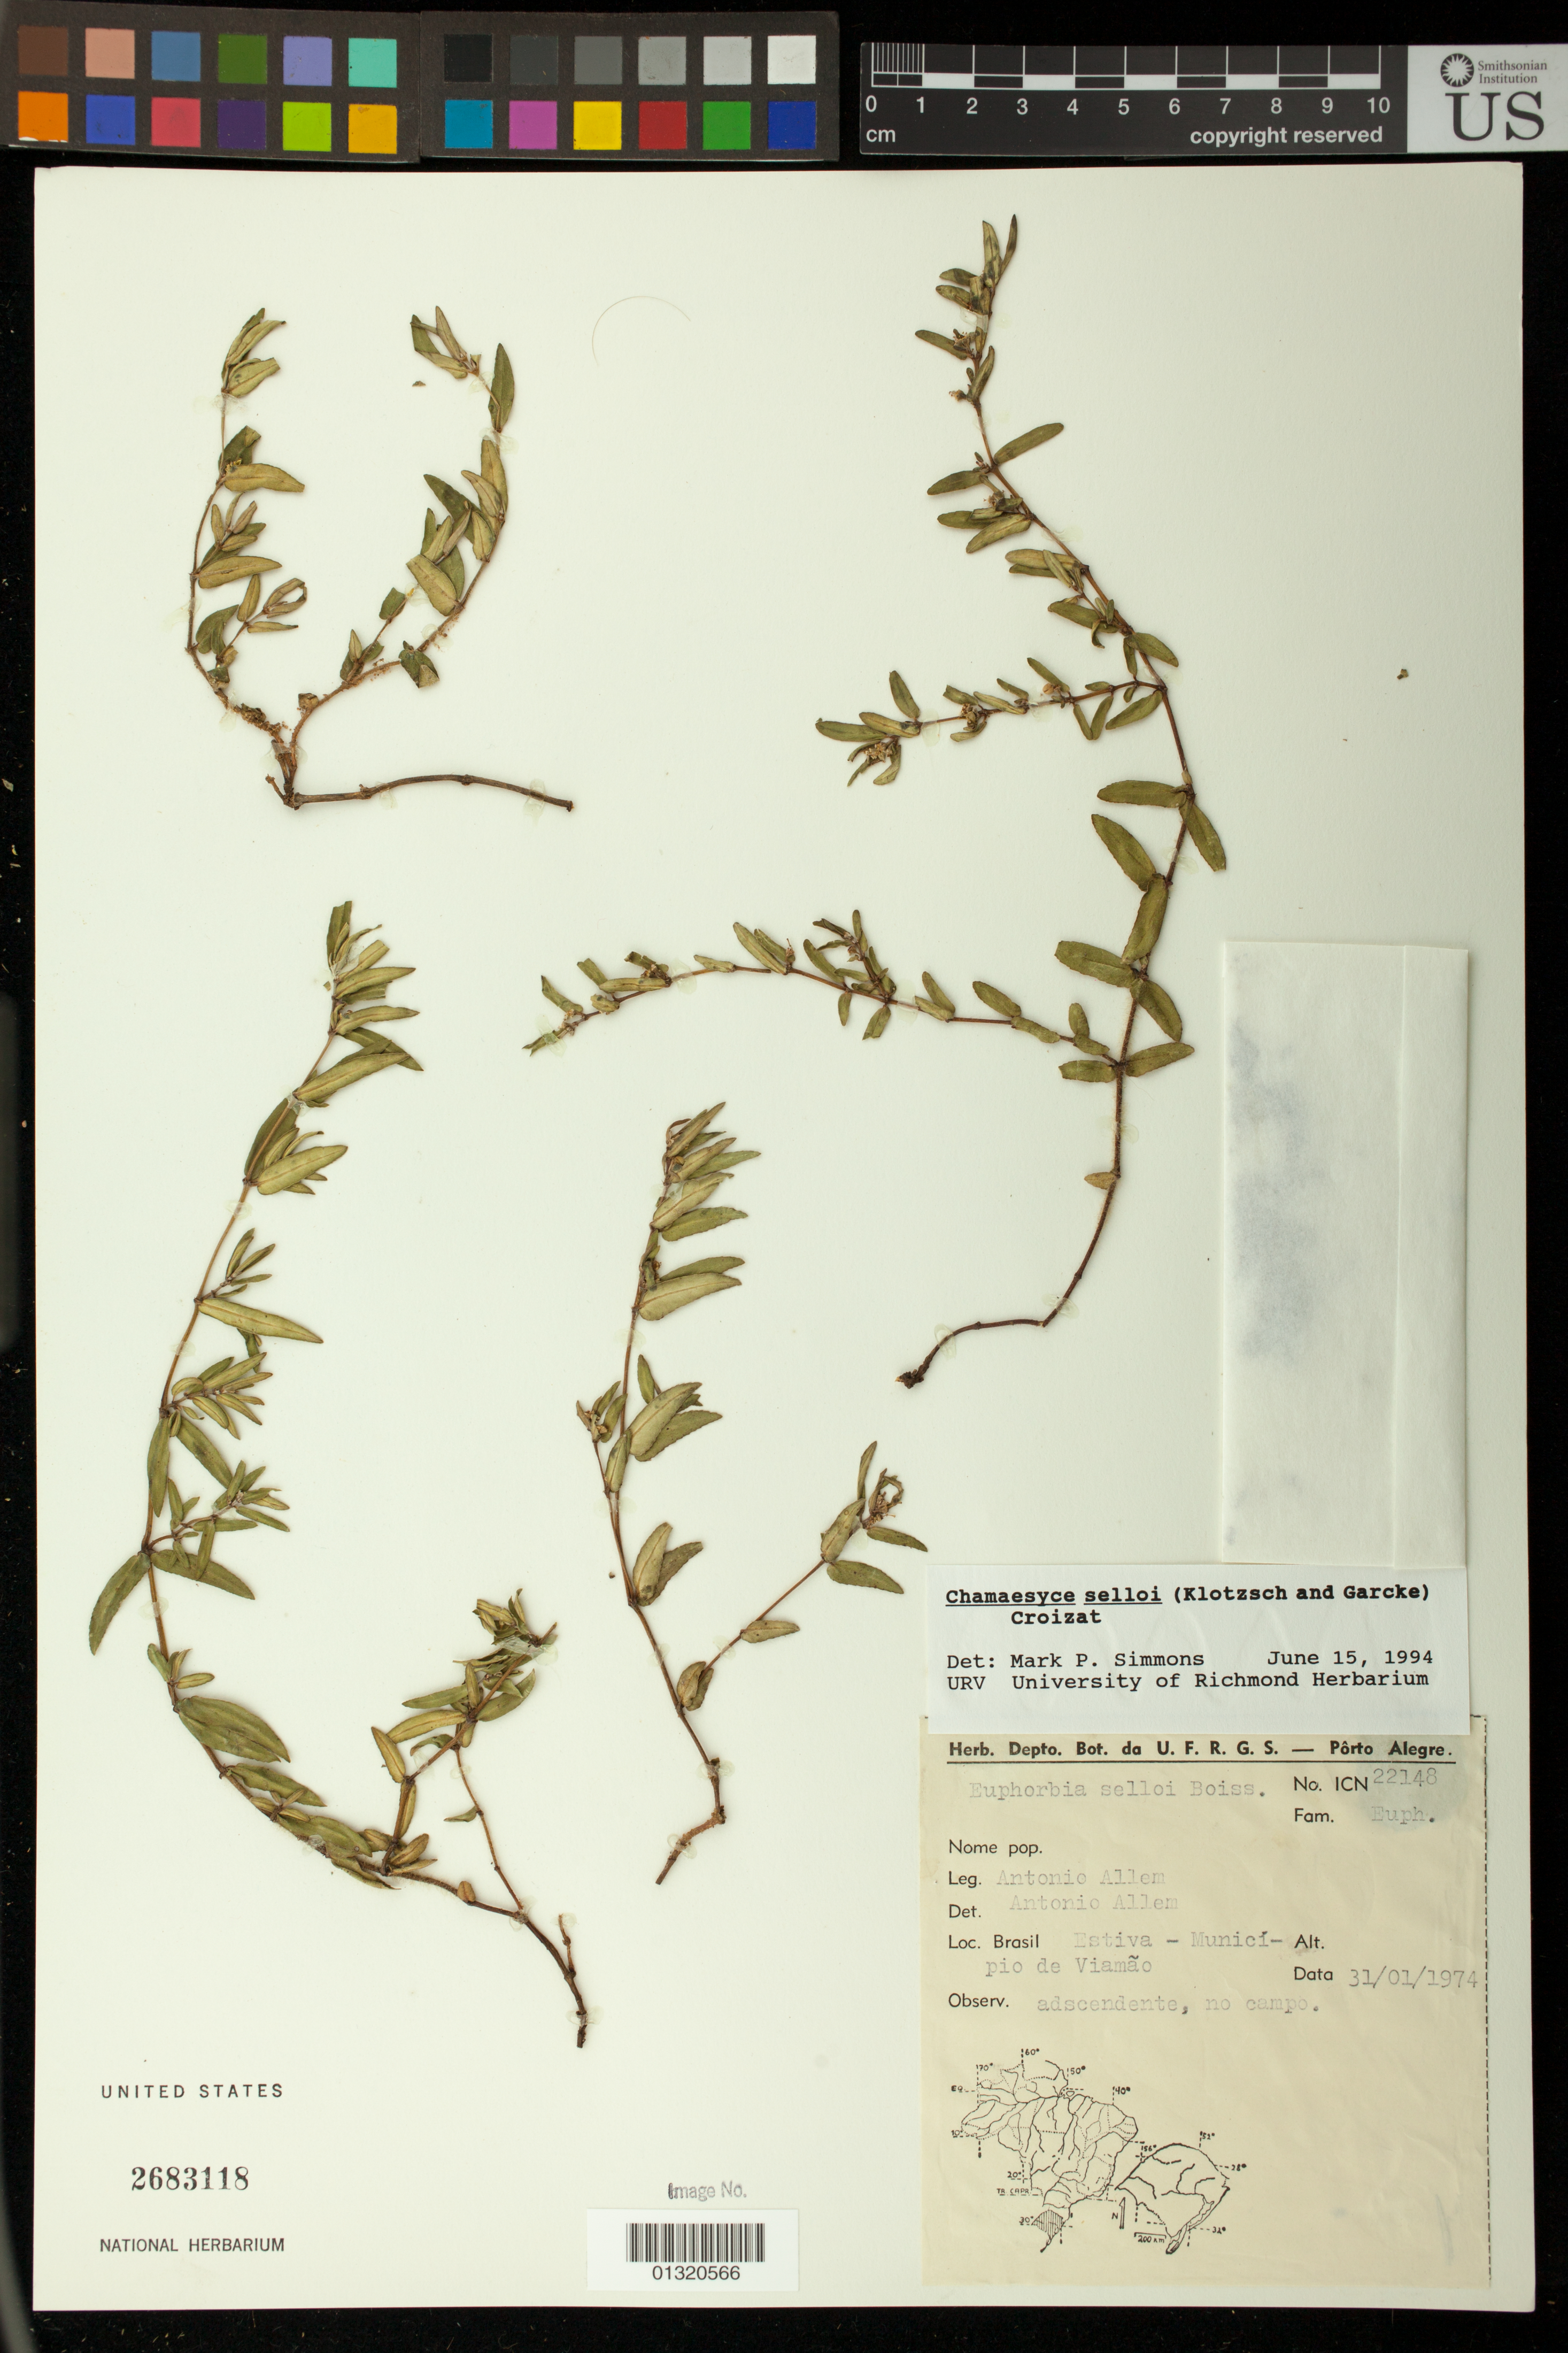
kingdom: Plantae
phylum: Tracheophyta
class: Magnoliopsida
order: Malpighiales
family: Euphorbiaceae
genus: Euphorbia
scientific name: Euphorbia selloi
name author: (Klotzsch & Garcke) Boiss.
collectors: A. Allem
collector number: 22148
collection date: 1974-01-31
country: Brazil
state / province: Rio Grande do Sul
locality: Estiva- Muncipio de Viamao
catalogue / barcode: US 2683118